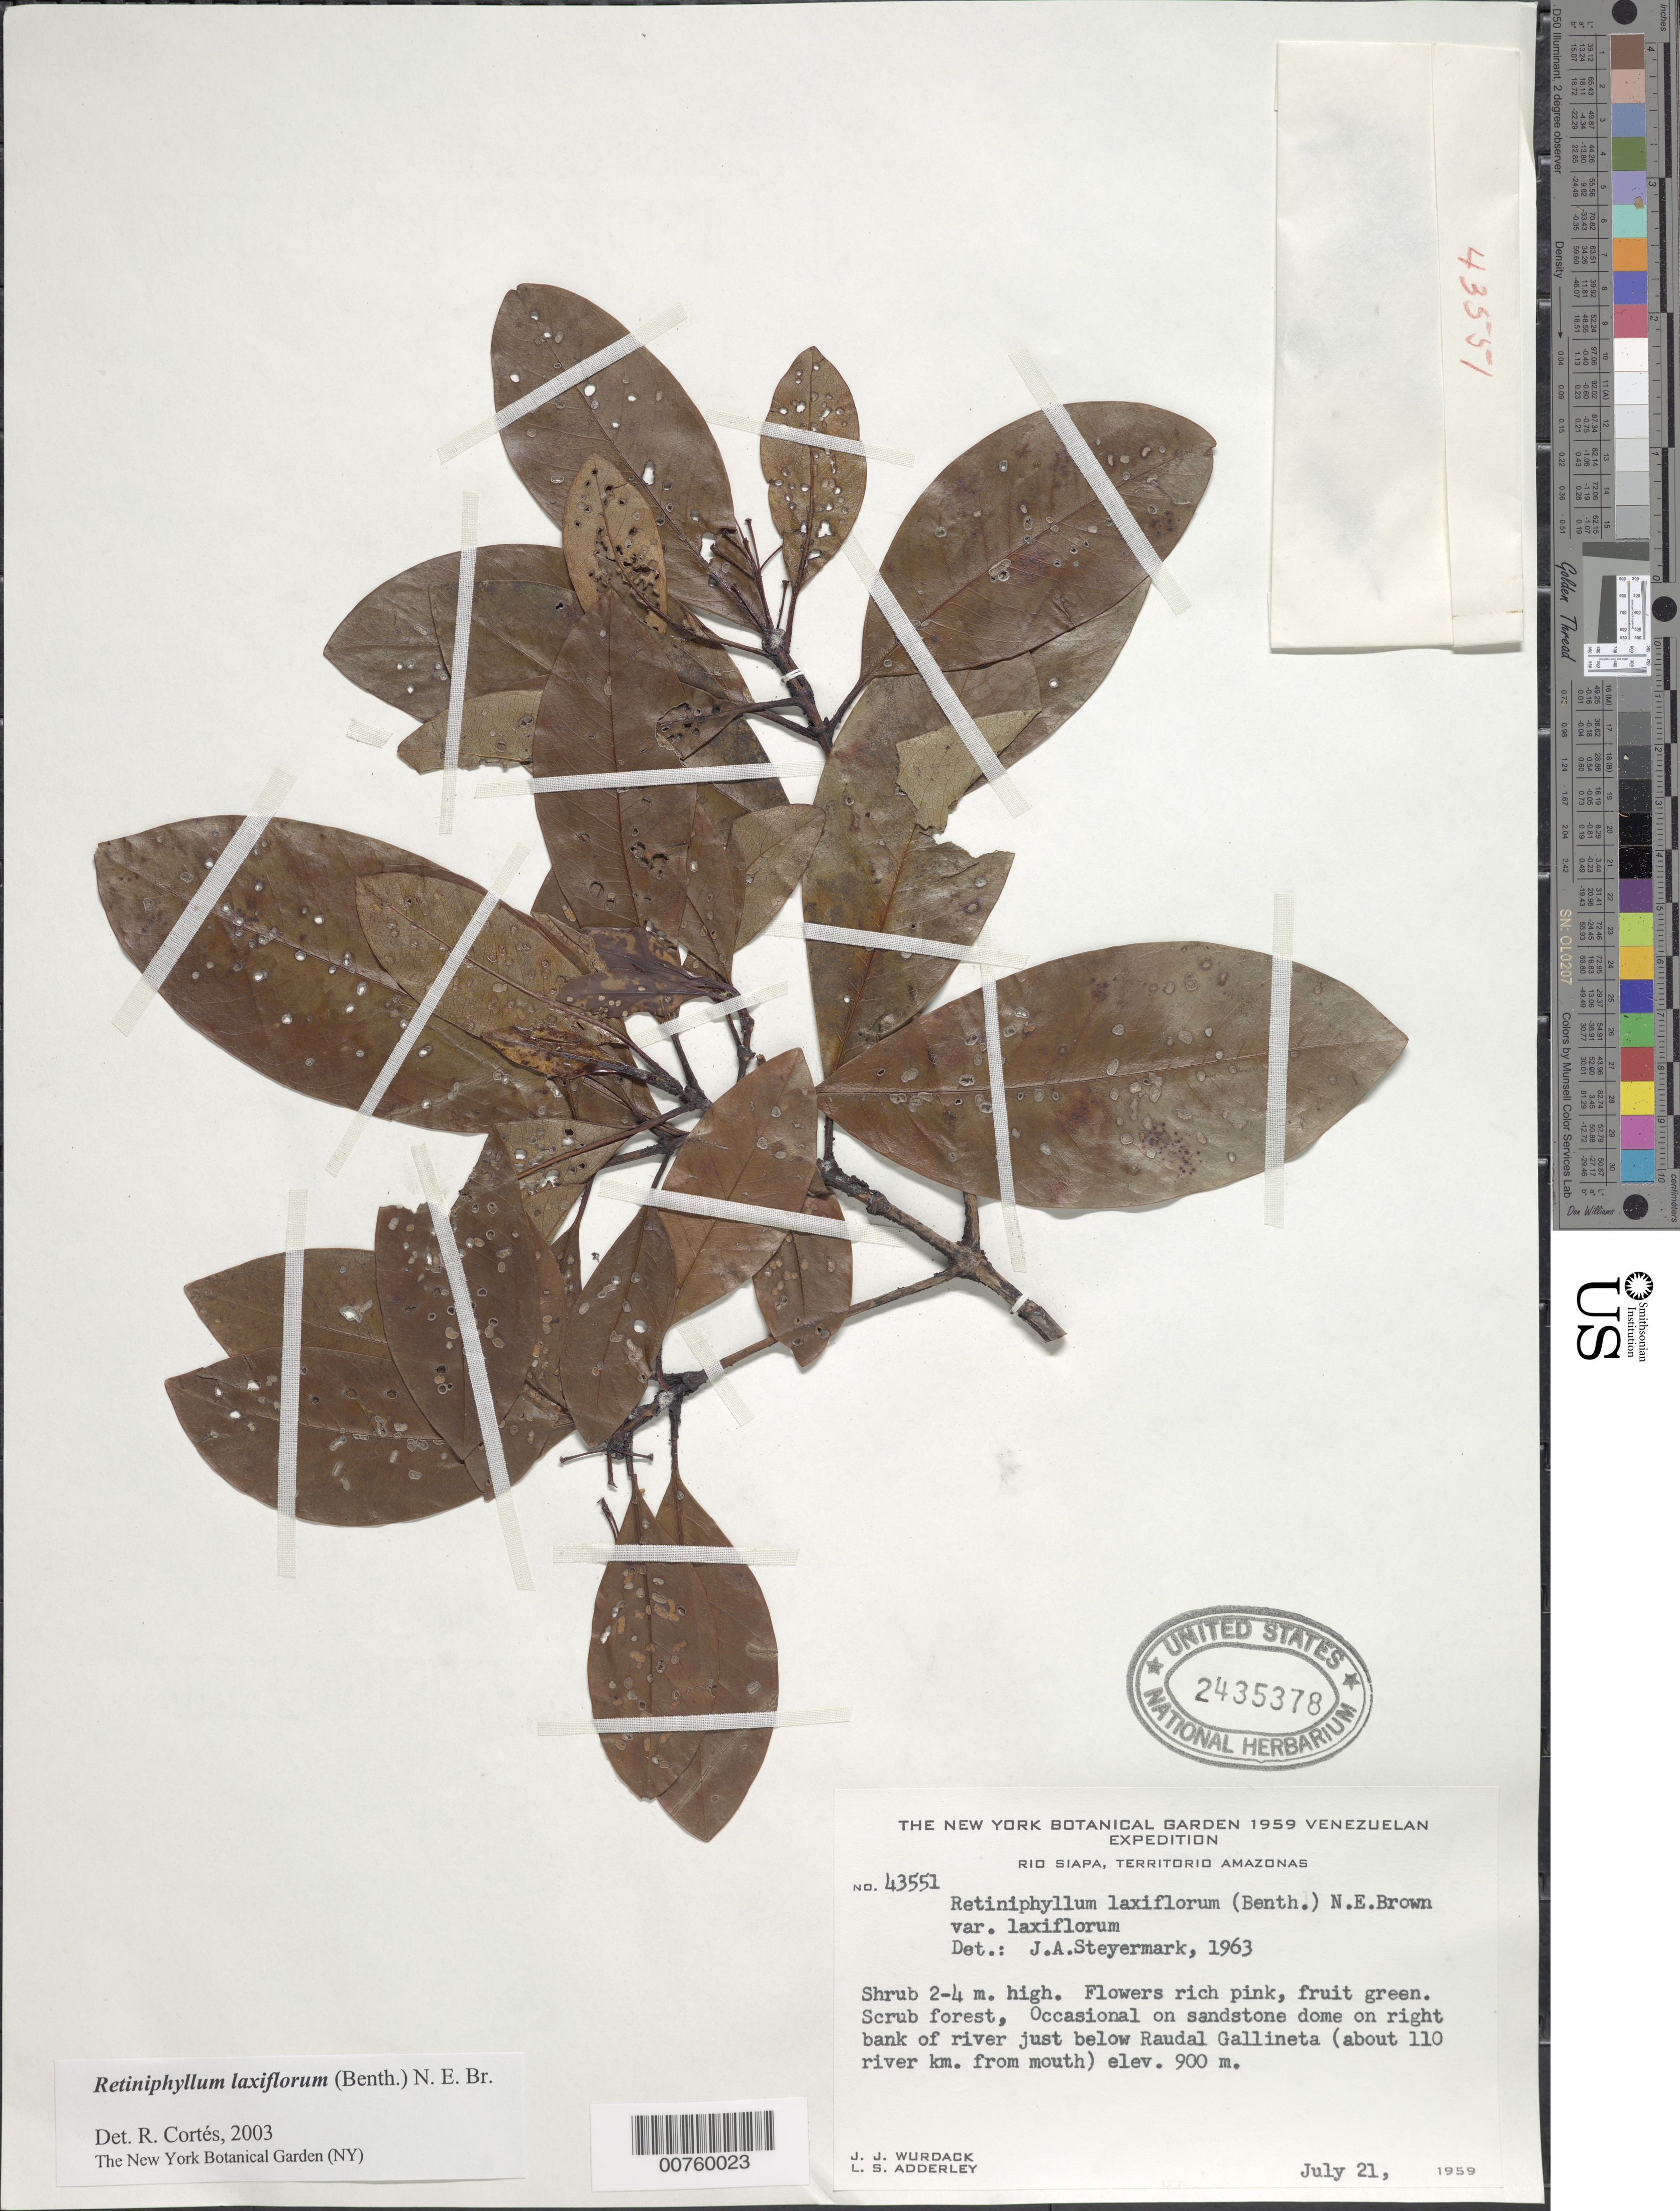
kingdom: Plantae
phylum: Tracheophyta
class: Magnoliopsida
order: Gentianales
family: Rubiaceae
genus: Retiniphyllum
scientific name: Retiniphyllum laxiflorum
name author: (Benth.) N.E. Br.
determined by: Cortes R., G.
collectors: J. J. Wurdack & L. S. Adderley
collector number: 43551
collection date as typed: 21-Jul-59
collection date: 1959-07-21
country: Venezuela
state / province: Amazonas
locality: Río Siapa, just below Raudal Gallineta (about 110 river km from mouth)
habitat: Sandstone dome on bank of river; scrub forest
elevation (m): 130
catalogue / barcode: US 2435378